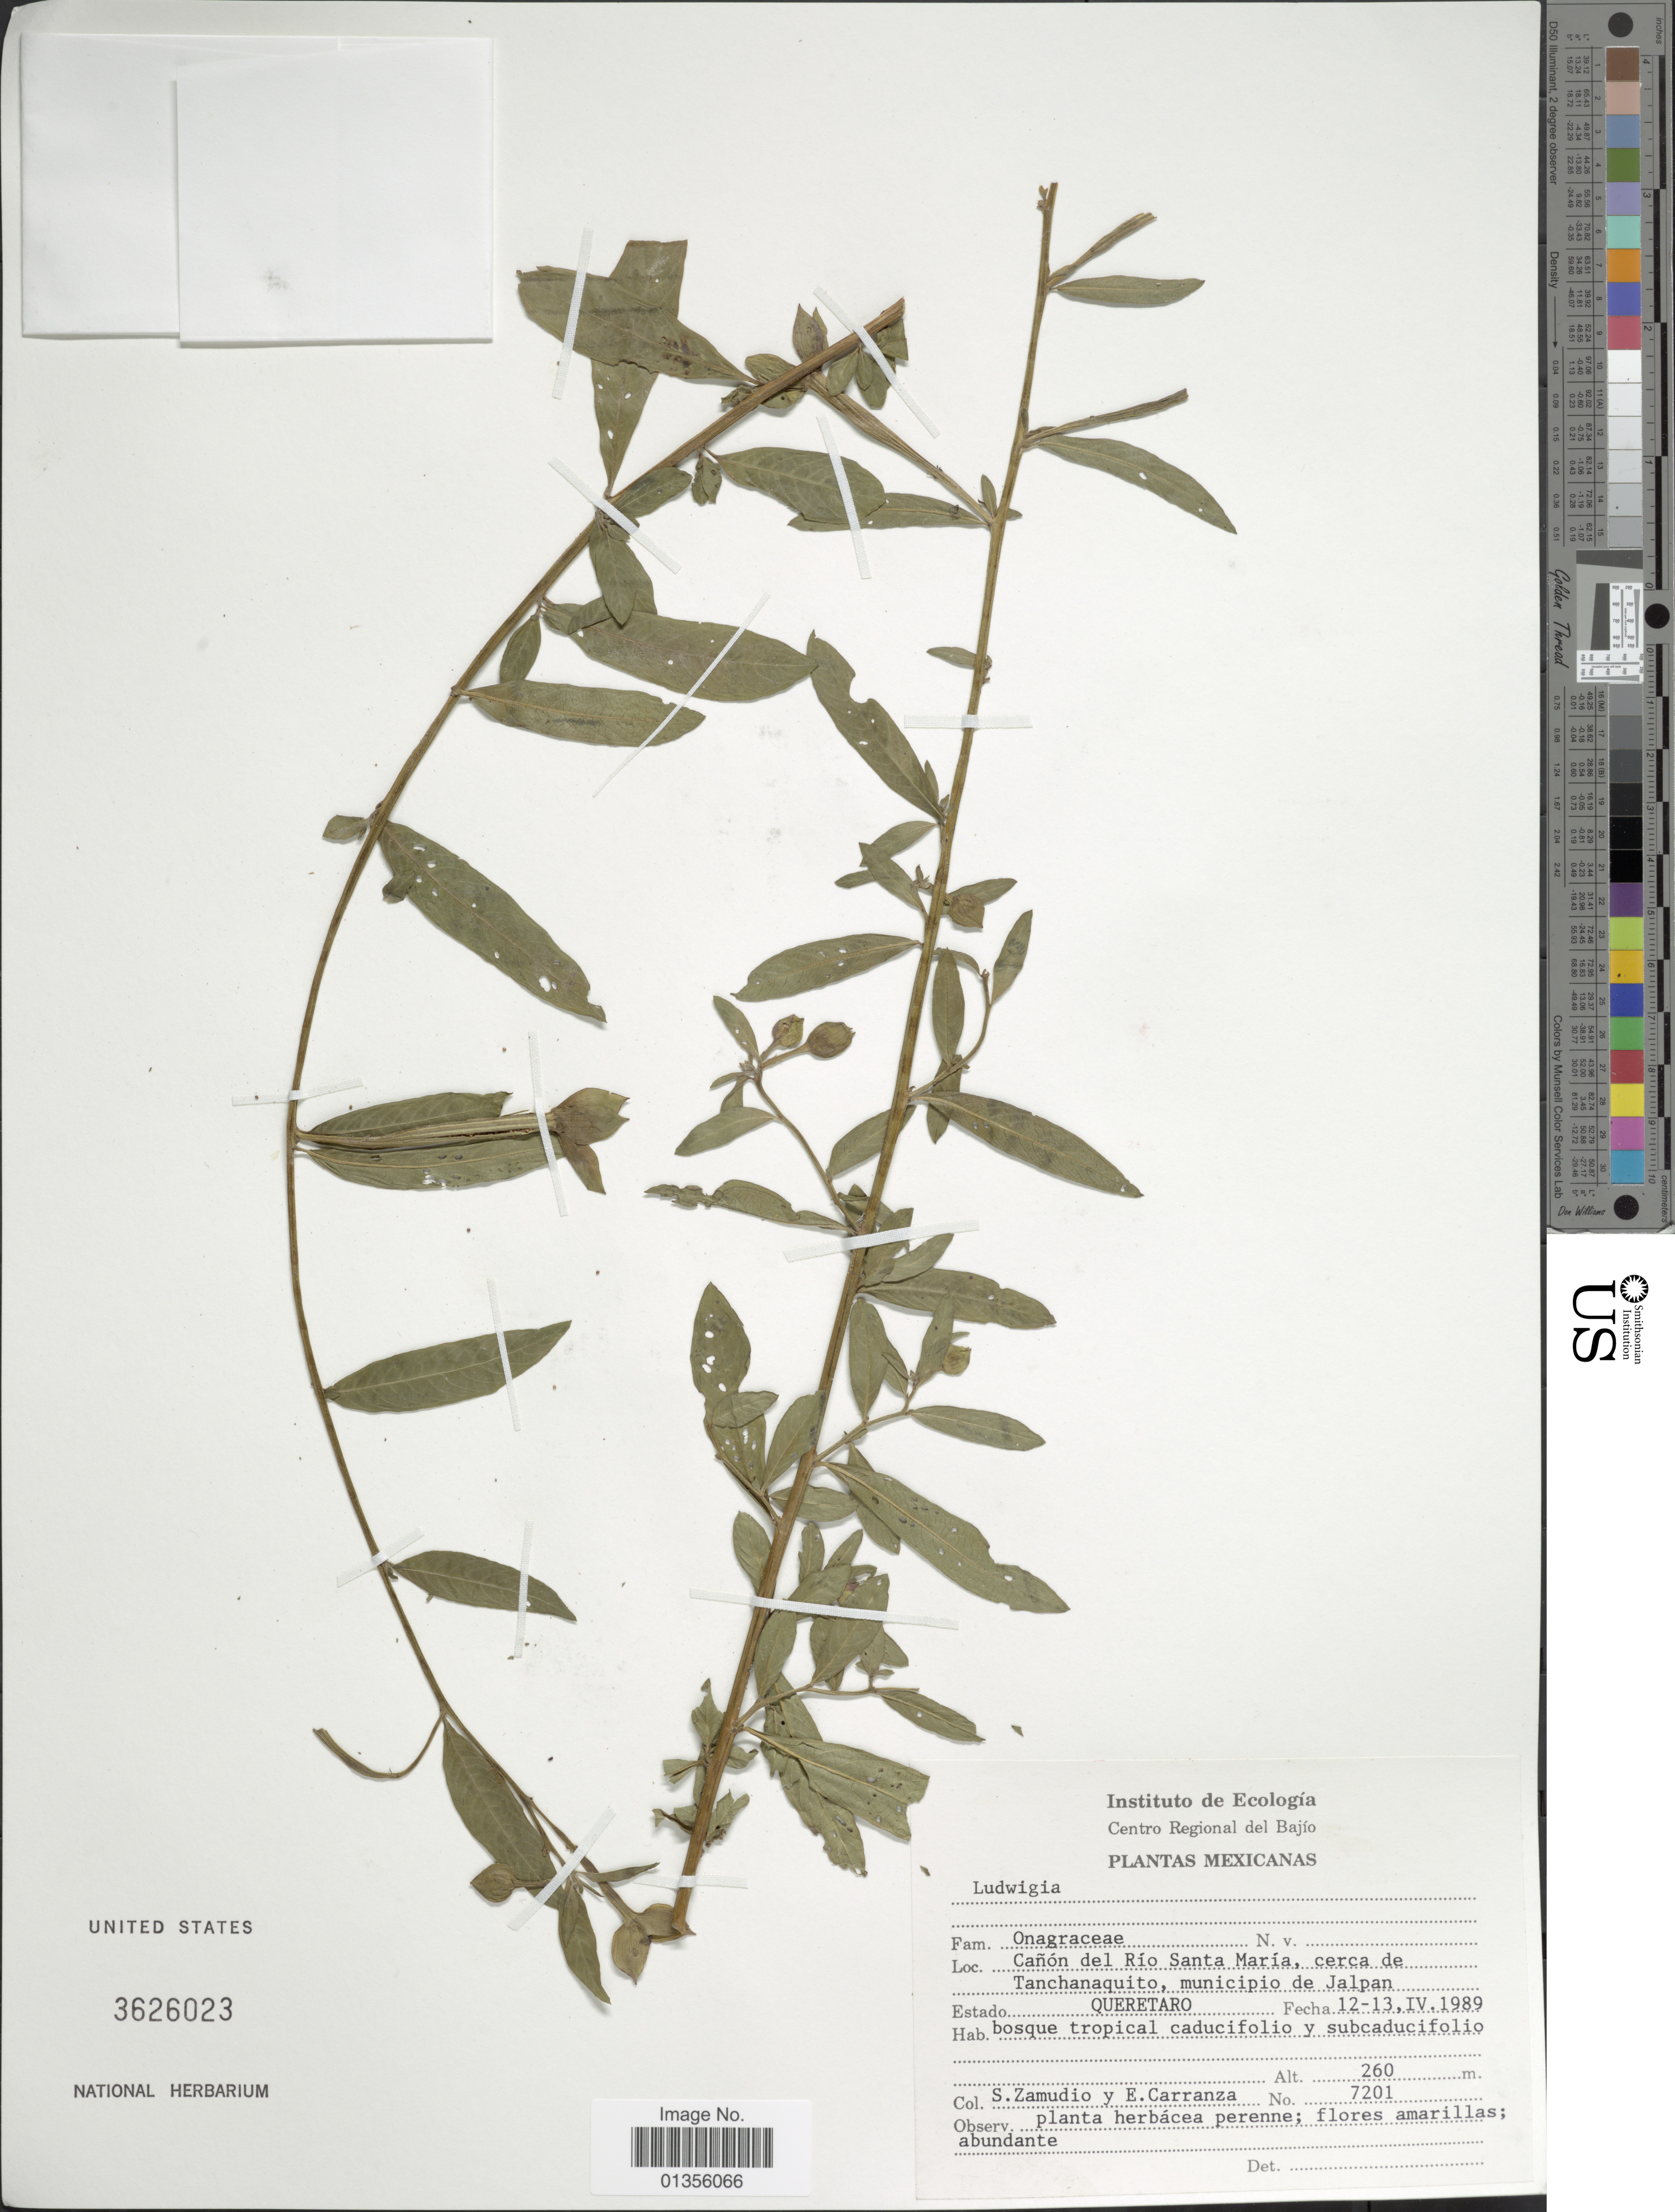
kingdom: Plantae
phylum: Tracheophyta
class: Magnoliopsida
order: Myrtales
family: Onagraceae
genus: Ludwigia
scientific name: Ludwigia sp.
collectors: S. Zamudio Ruíz & E. Carranza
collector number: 7201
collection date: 1989-04-12/1989-04-13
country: Mexico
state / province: Querétaro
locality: Cañon del RFío Santa María, cerca de Tanchanaquito, municipio de Jalpan. Estado Queretaro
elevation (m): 260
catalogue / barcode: US 3626023